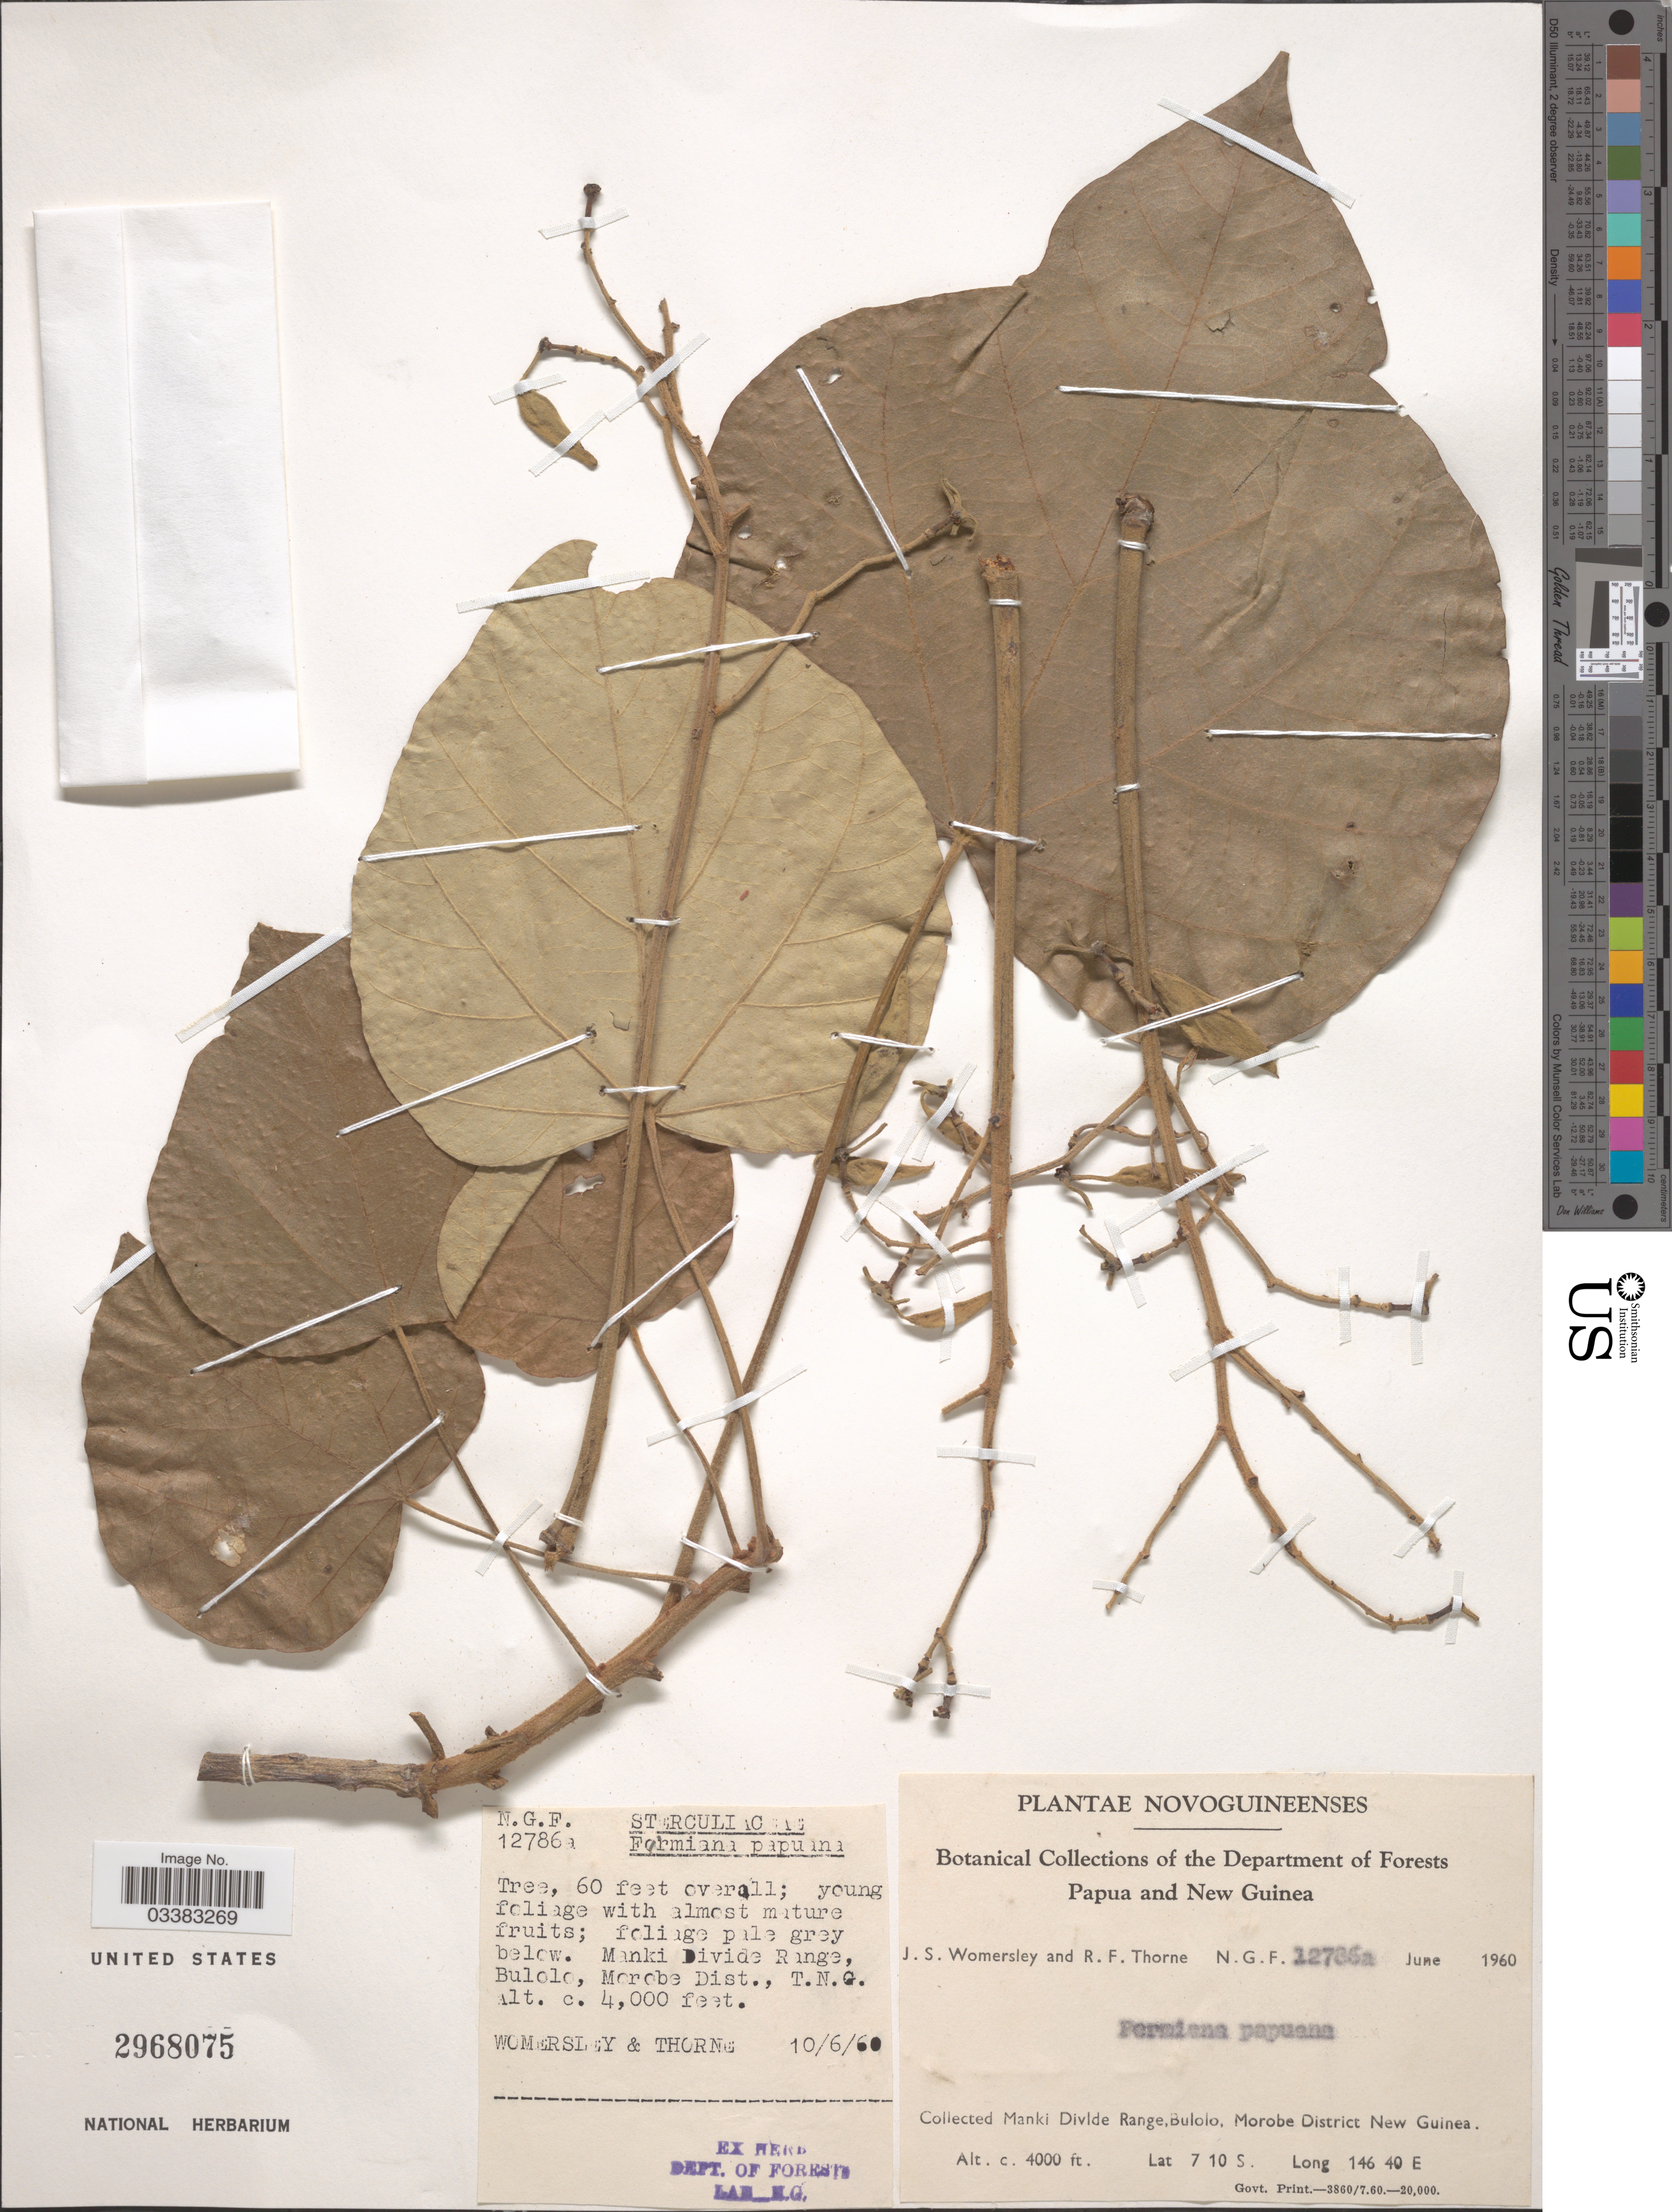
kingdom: Plantae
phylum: Tracheophyta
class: Magnoliopsida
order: Malvales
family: Malvaceae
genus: Firmiana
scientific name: Firmiana papuana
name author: Mildbr.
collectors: J. S. Womersley & R. Thorne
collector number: N.G.F. 12786a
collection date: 1960-06-10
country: Papua New Guinea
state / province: Morobe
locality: Papua and New Guinea. Manki Divide Range, Bulolo, Morobe District New Guinea. T.N.G.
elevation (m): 1219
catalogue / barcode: US 2968075